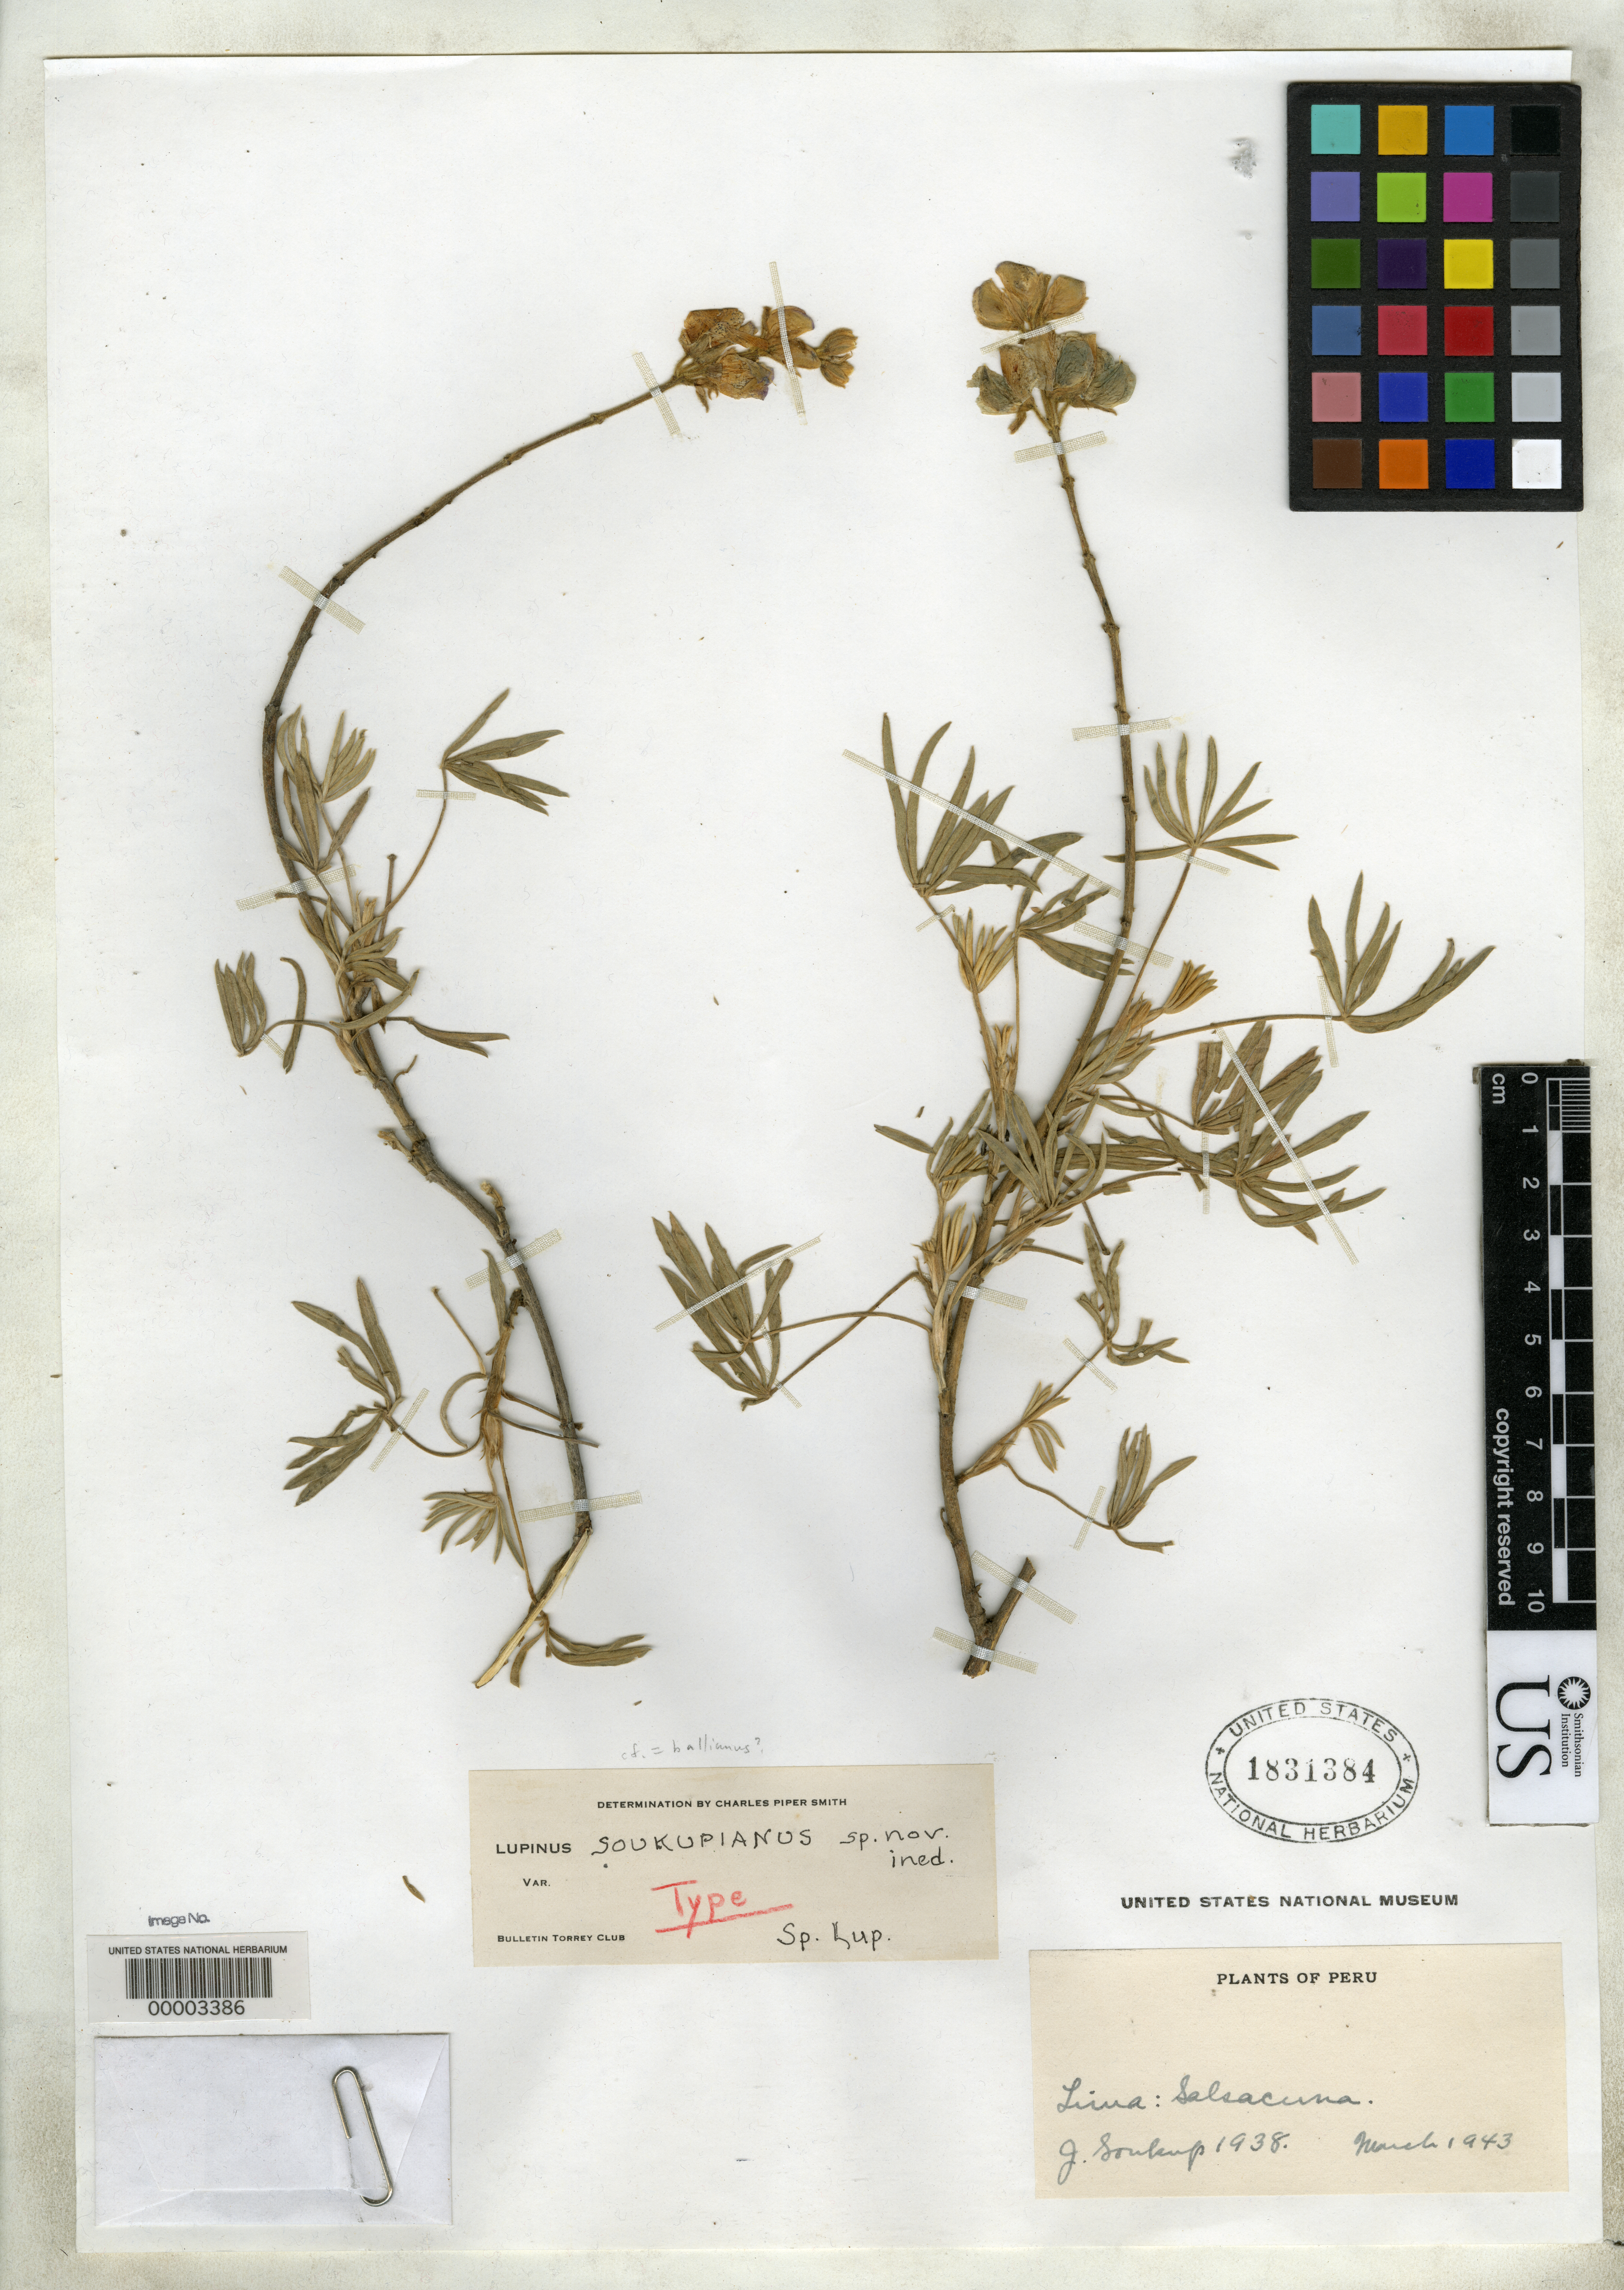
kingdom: Plantae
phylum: Tracheophyta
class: Magnoliopsida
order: Fabales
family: Fabaceae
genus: Lupinus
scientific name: Lupinus soukupianus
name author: C.P. Sm.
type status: Holotype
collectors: J. J. Soukup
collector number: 1938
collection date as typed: Mar 1943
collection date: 1943-03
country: Peru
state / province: Lima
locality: Salsacuna.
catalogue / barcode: US 1831384